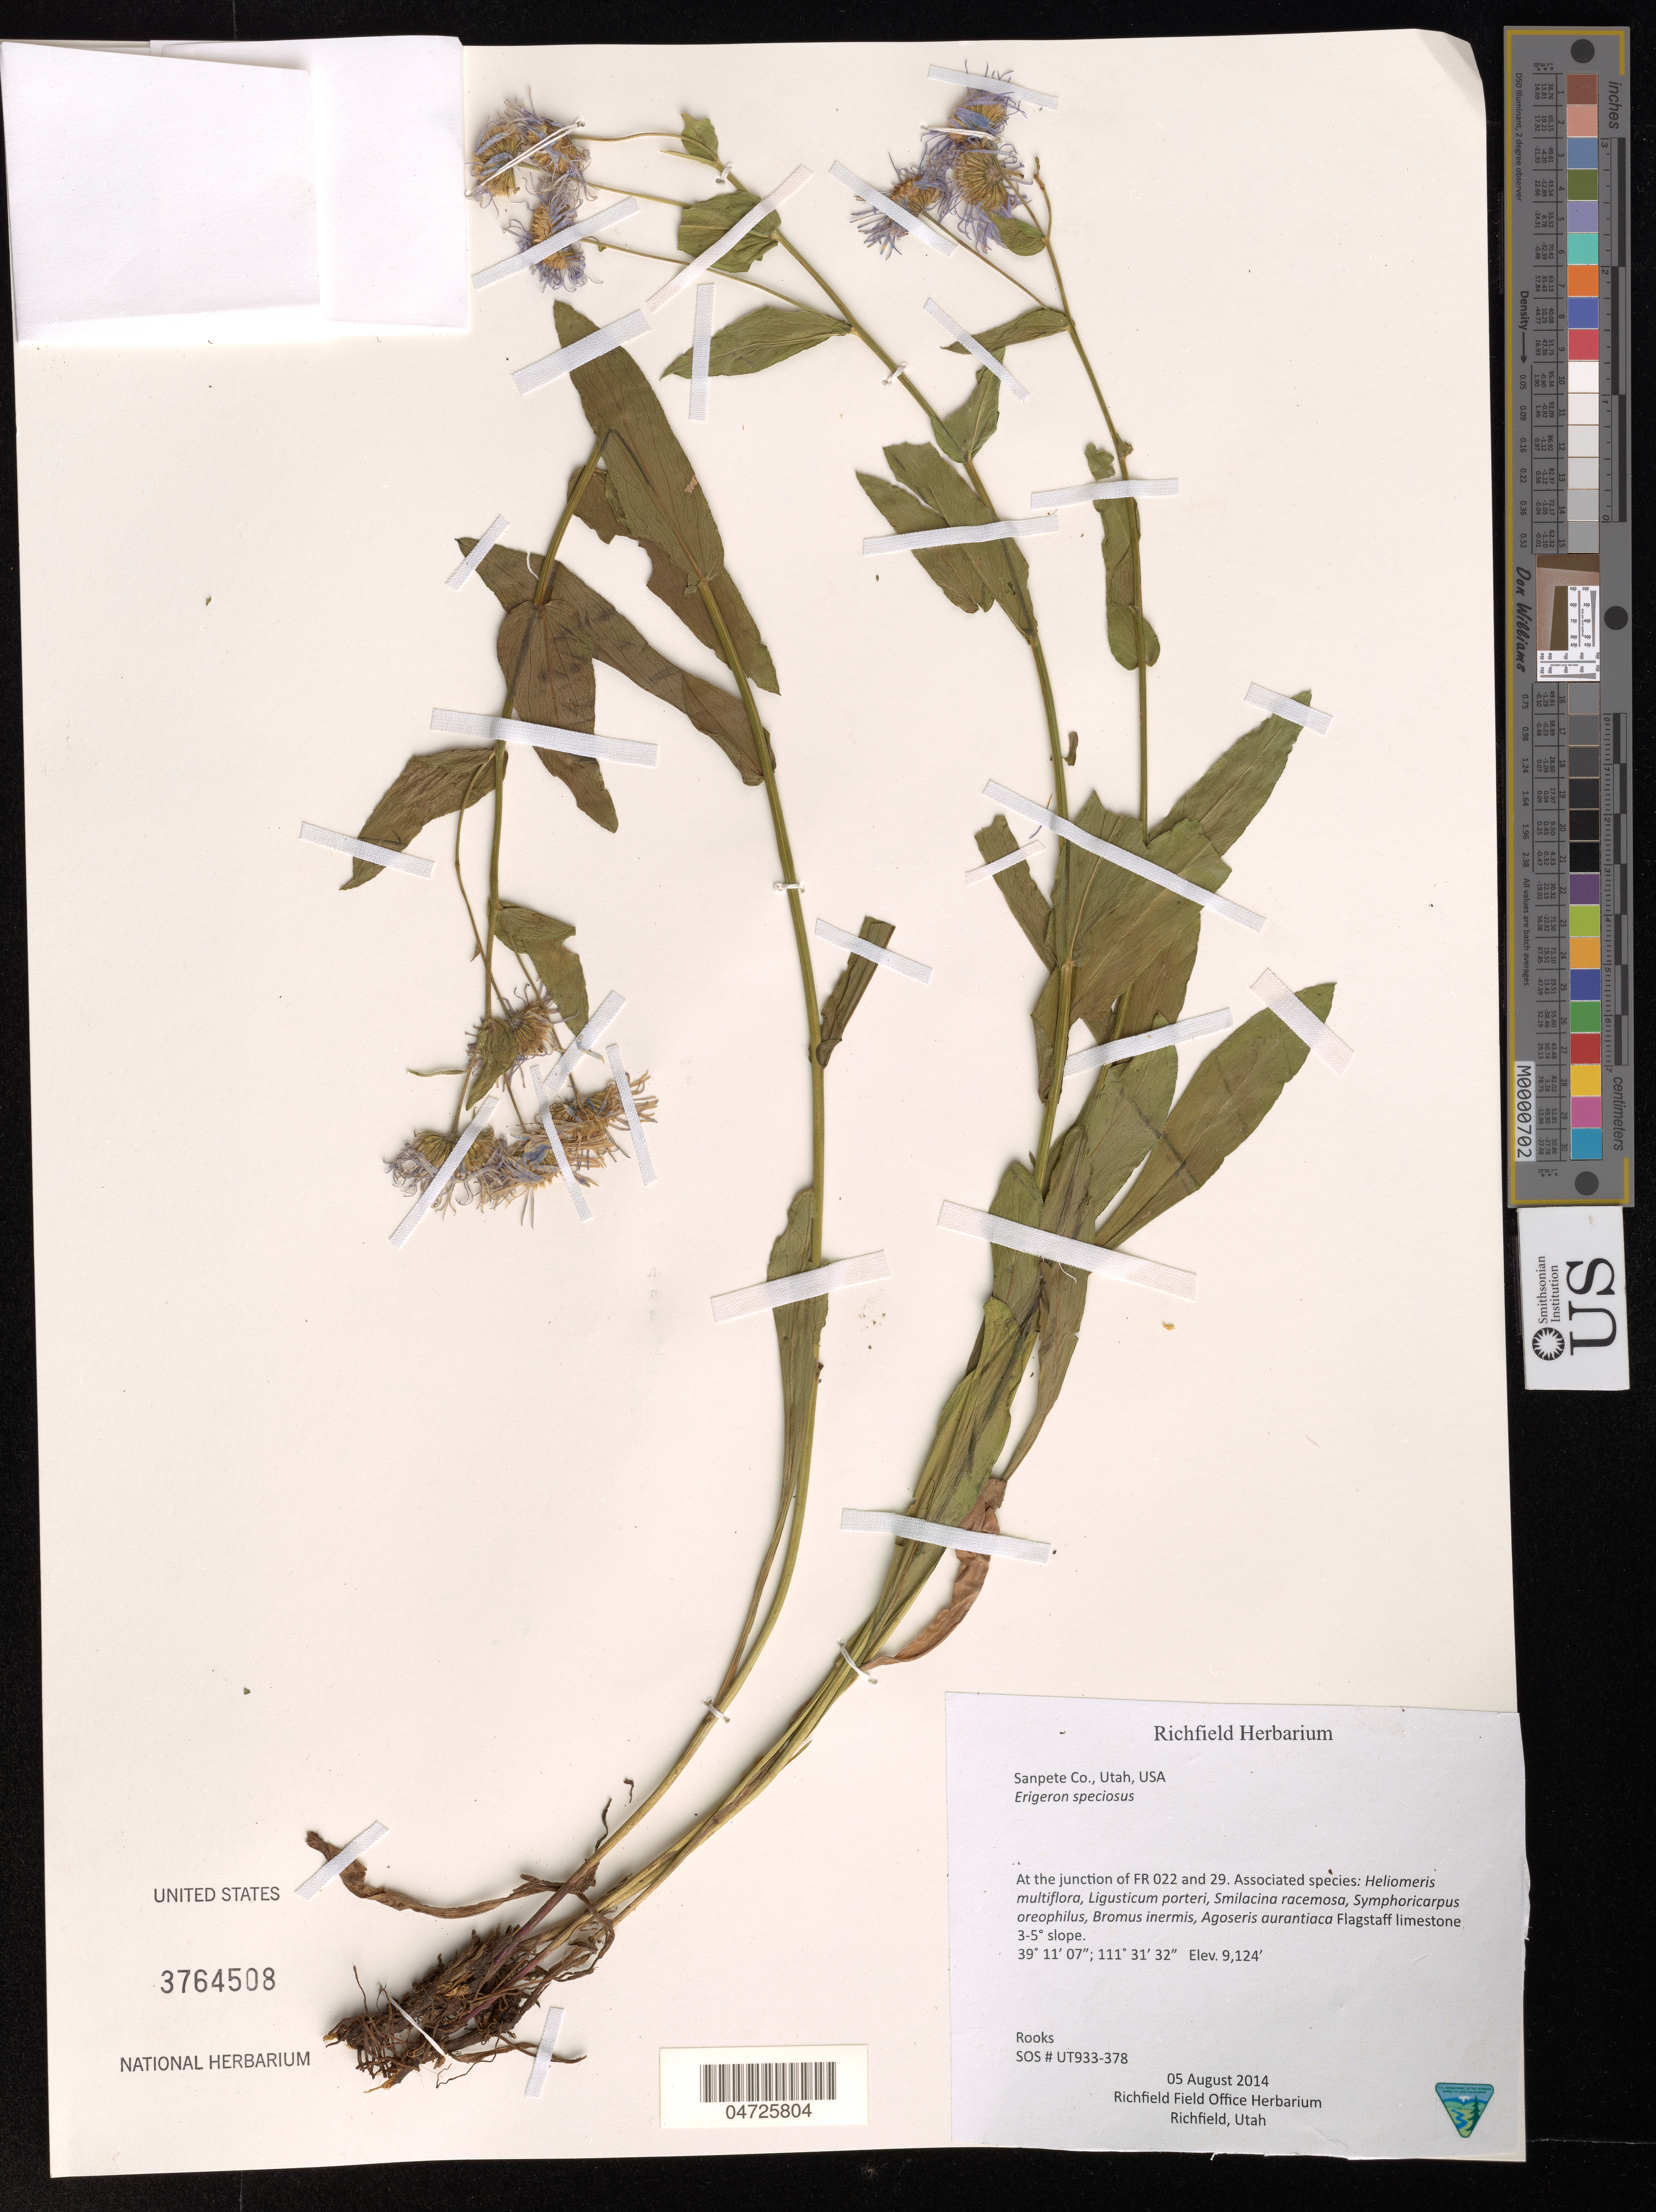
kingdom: Plantae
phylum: Tracheophyta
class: Magnoliopsida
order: Asterales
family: Asteraceae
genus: Erigeron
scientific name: Erigeron speciosus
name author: (Lindl.) DC.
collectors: -. Rooks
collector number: UT933-378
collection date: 2014-08-05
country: United States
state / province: Utah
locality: Sanpete Co. At the junction of FR 022 and 29.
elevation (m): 2781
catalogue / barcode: US 3764508